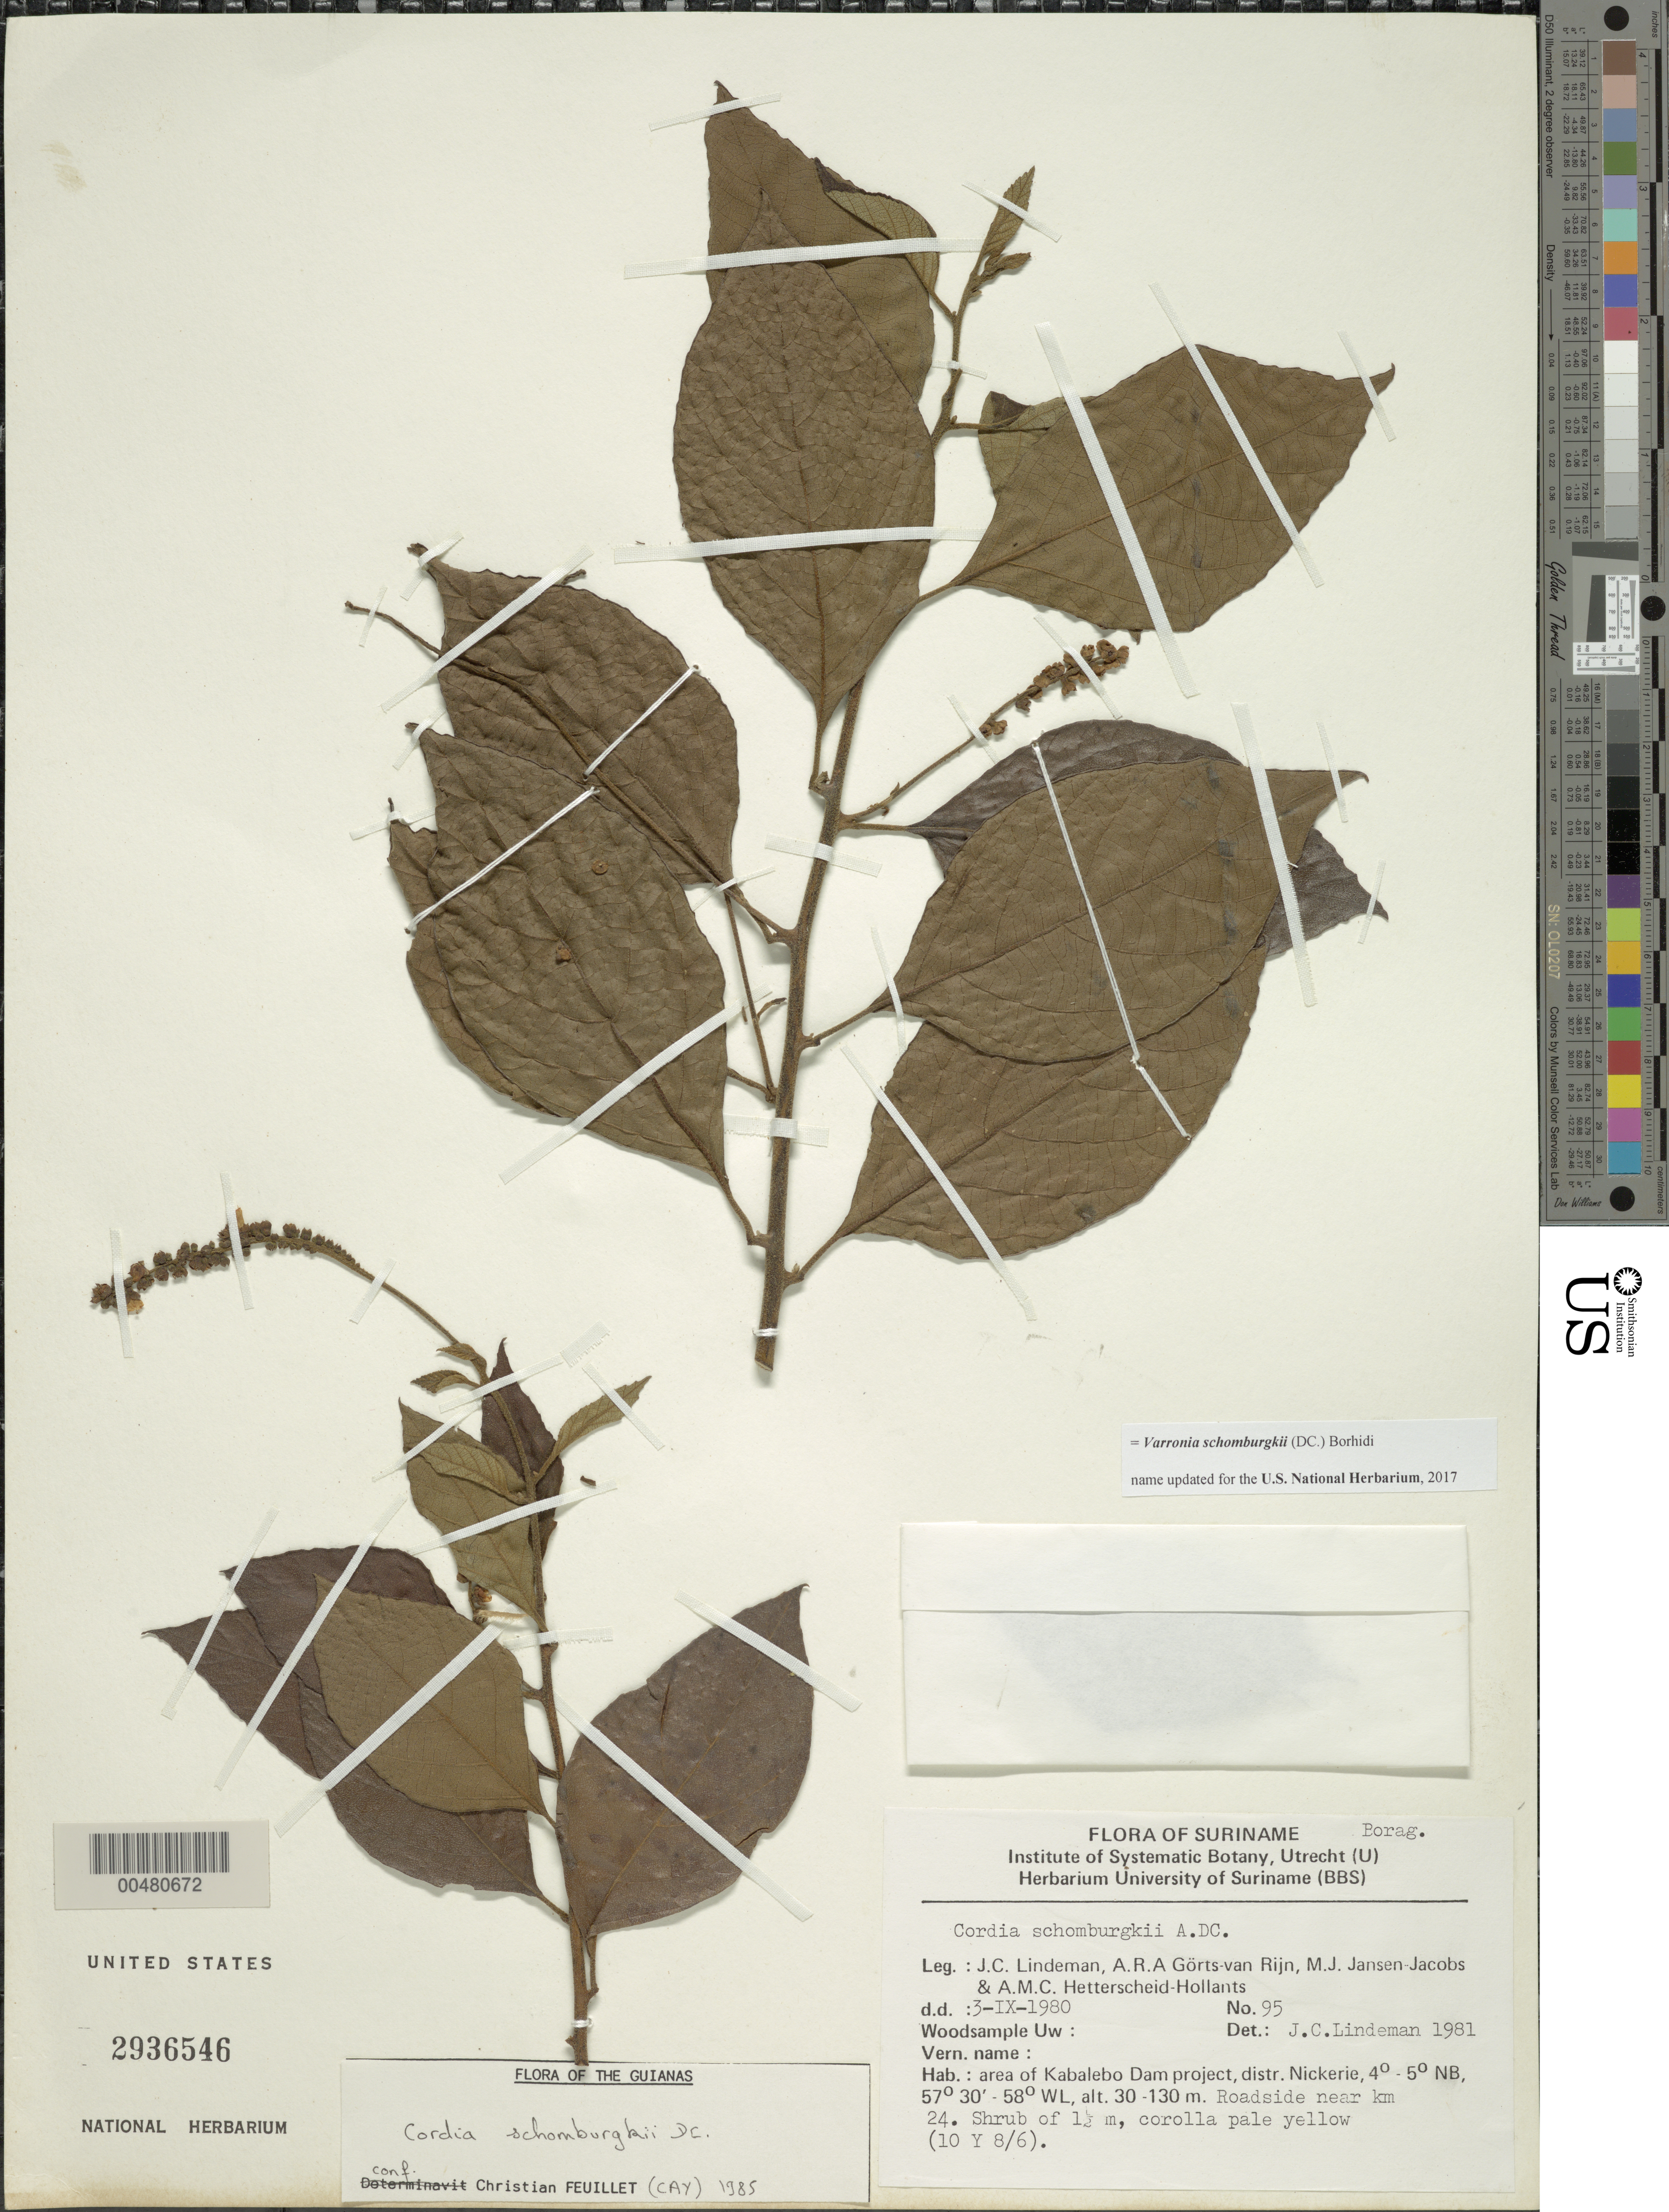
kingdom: Plantae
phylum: Tracheophyta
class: Magnoliopsida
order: Boraginales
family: Cordiaceae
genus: Varronia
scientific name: Varronia schomburgkii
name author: (DC.) Borhidi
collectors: J. C. Lindeman, A. .R. A. Görts-van Rijn, M. J. Jansen-Jacobs & A. Hetterscheid-Hollants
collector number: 95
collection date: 1980-09-03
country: Suriname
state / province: Nickerie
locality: Area of Kabalebo Dam project, distr. Nickerie, Roadside near km 24.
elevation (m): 30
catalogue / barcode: US 2936546